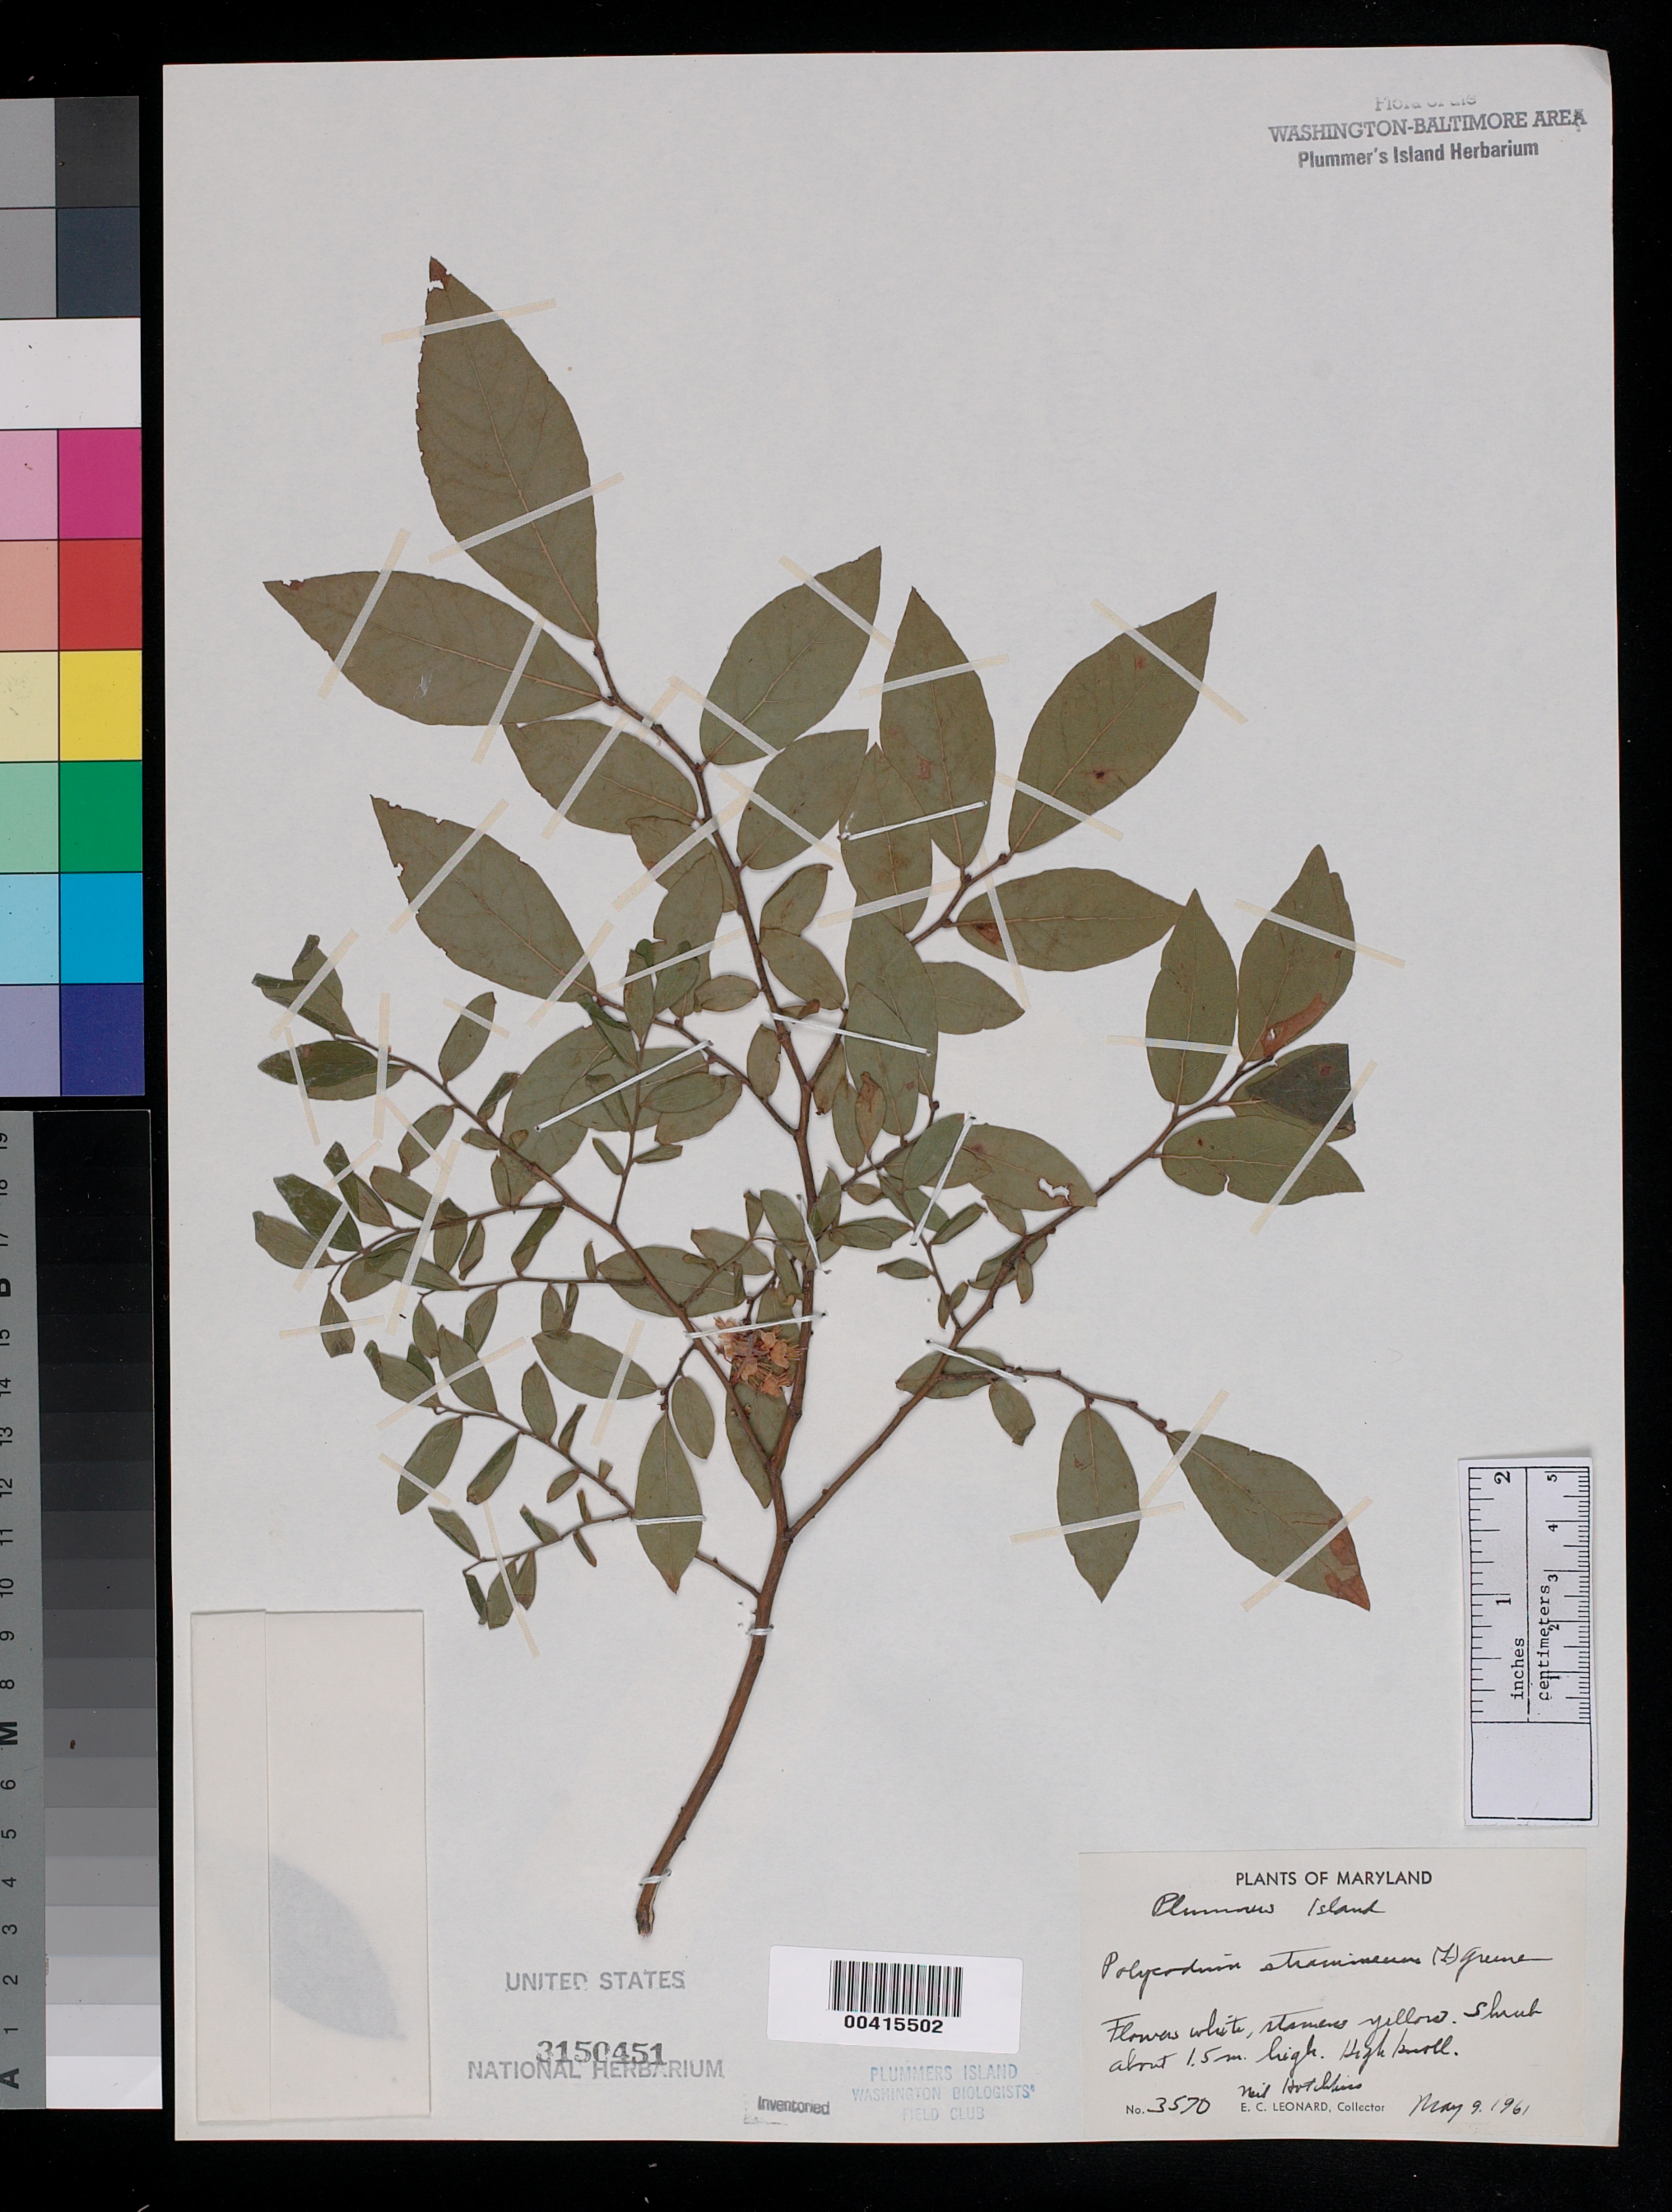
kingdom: Plantae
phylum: Tracheophyta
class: Magnoliopsida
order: Ericales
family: Ericaceae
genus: Vaccinium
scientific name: Vaccinium stamineum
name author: L.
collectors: E. C. Leonard & N. Hotchkiss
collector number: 3570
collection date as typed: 09 May 1961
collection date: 1961-05-09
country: United States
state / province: Maryland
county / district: Montgomery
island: Plummers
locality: Plummer's Island; high knoll C. & O. Canal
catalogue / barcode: US 3150451